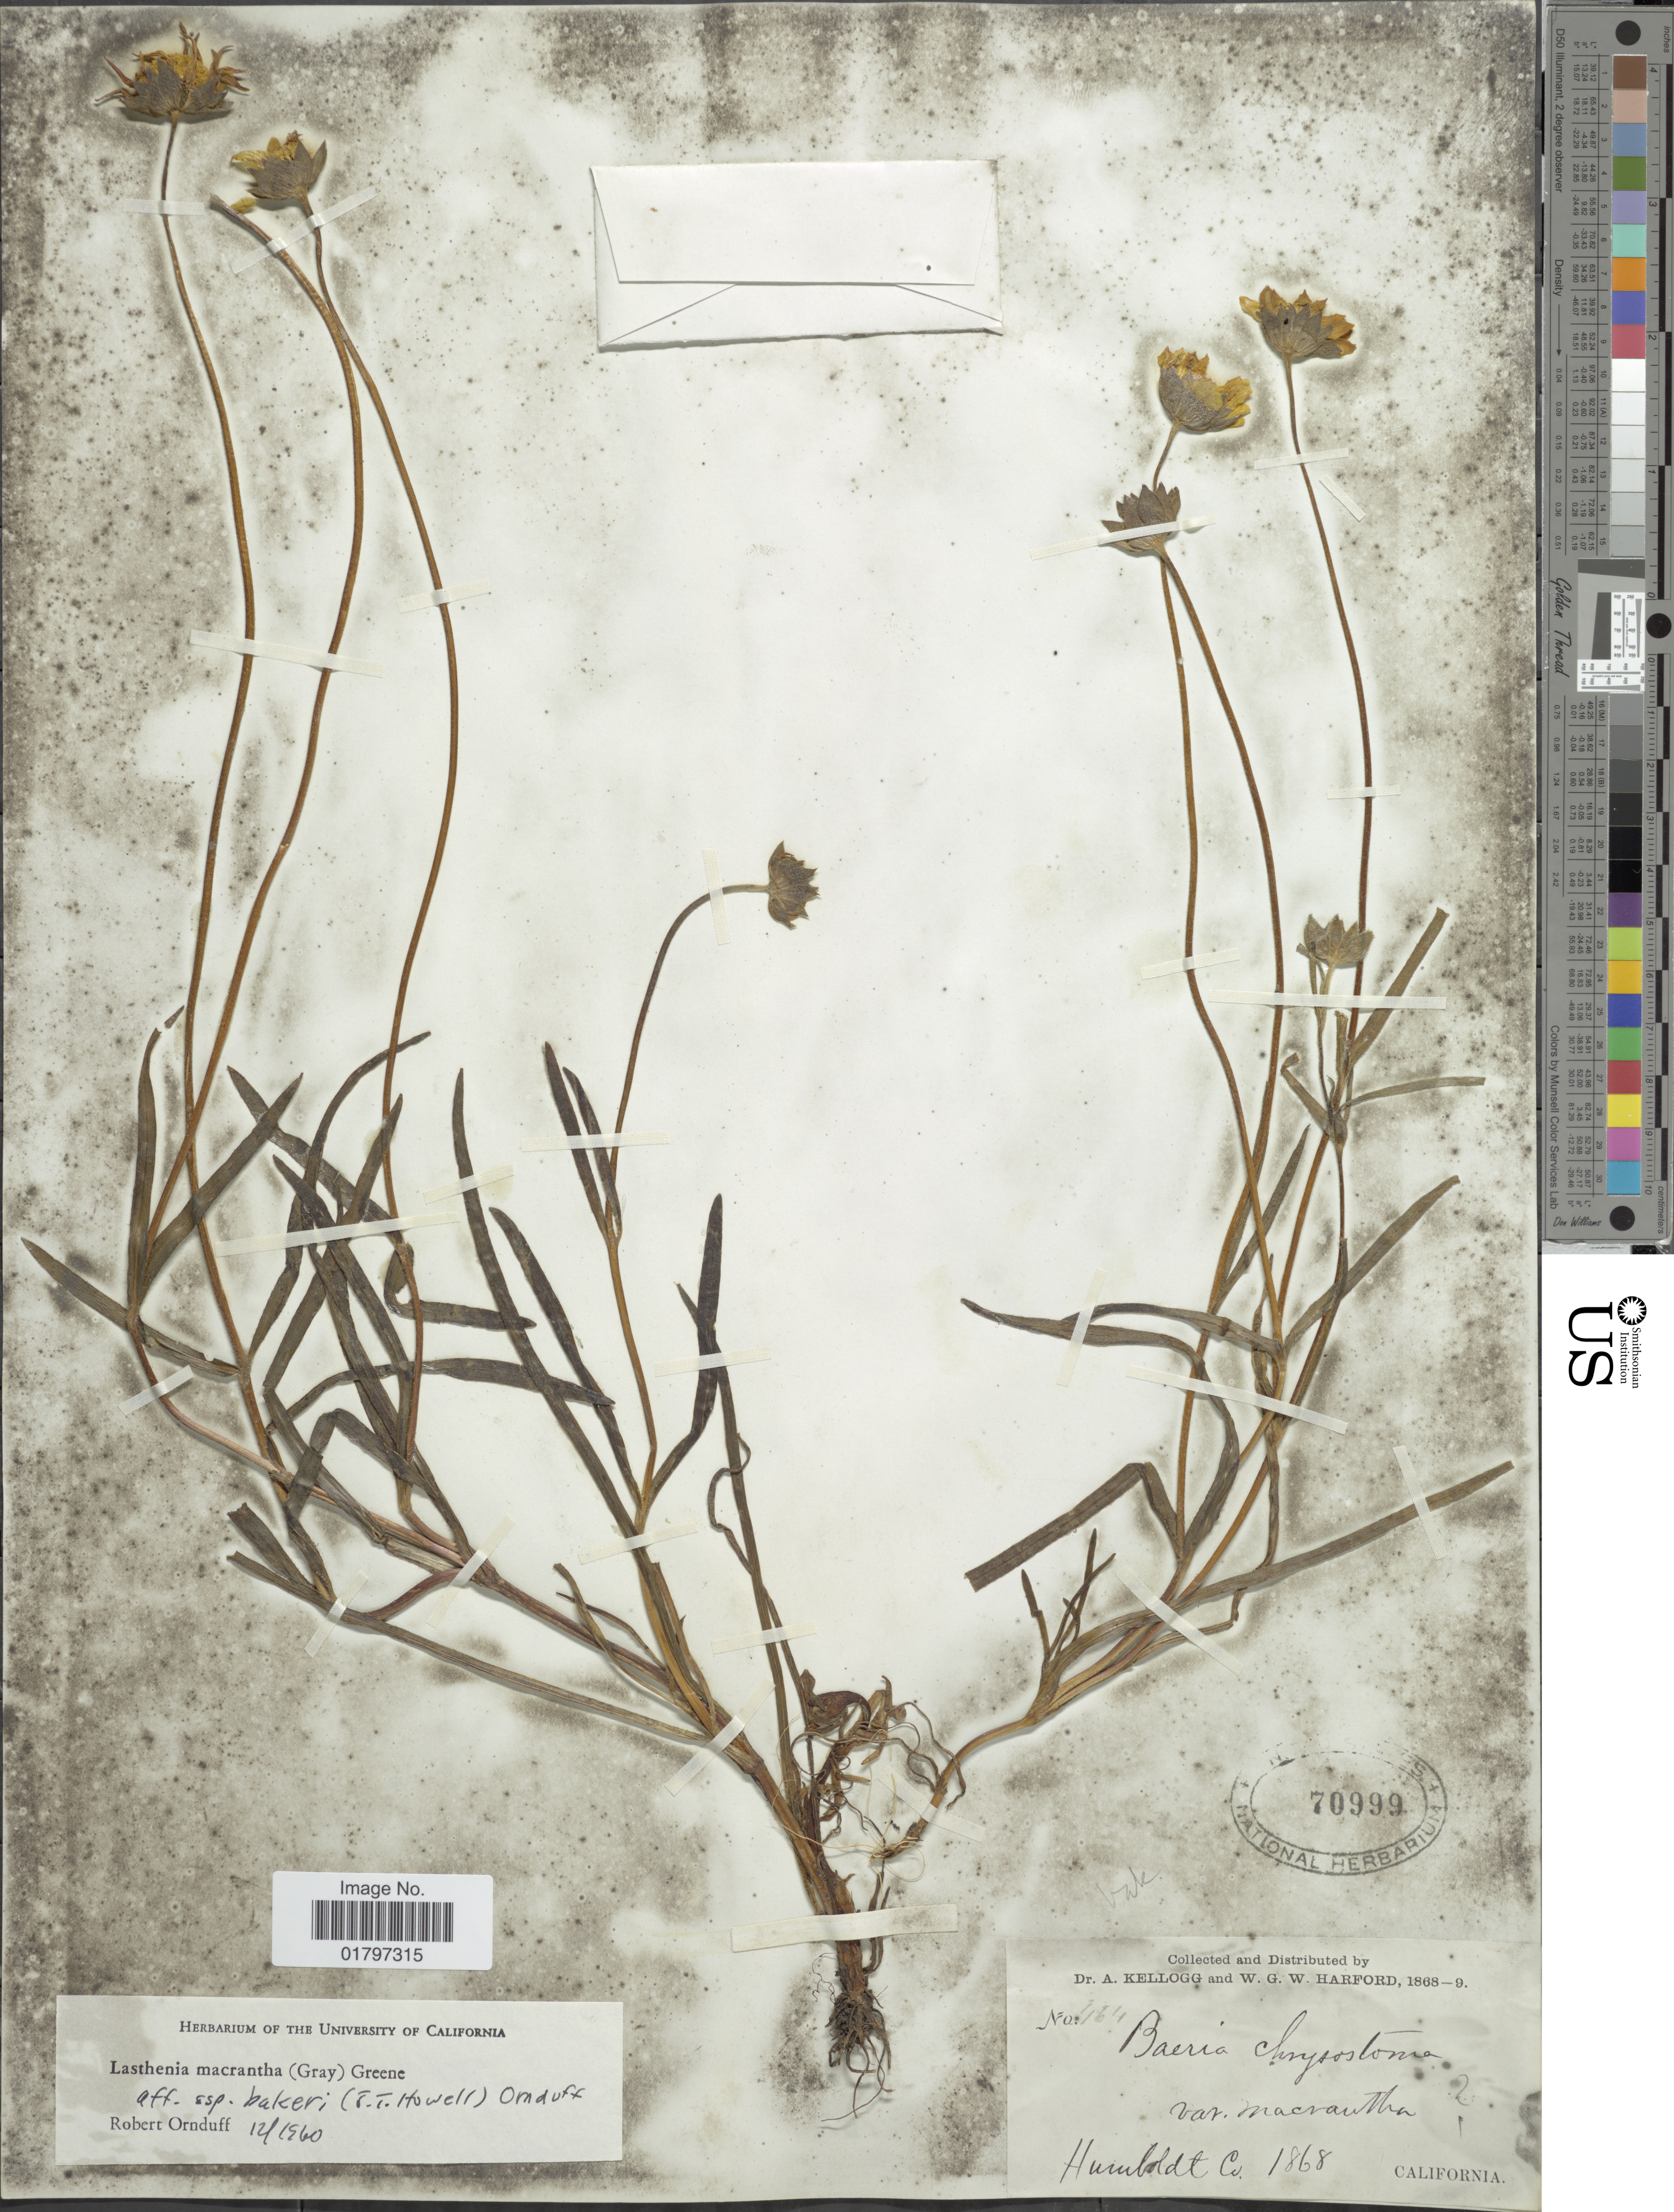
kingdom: Plantae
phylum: Tracheophyta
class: Magnoliopsida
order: Asterales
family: Asteraceae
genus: Lasthenia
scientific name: Lasthenia lasthemia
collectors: A. Kellogg & W. G. W. Harford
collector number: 464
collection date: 1868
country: United States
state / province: California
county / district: Humboldt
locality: Humboldt Co.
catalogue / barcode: US 70999